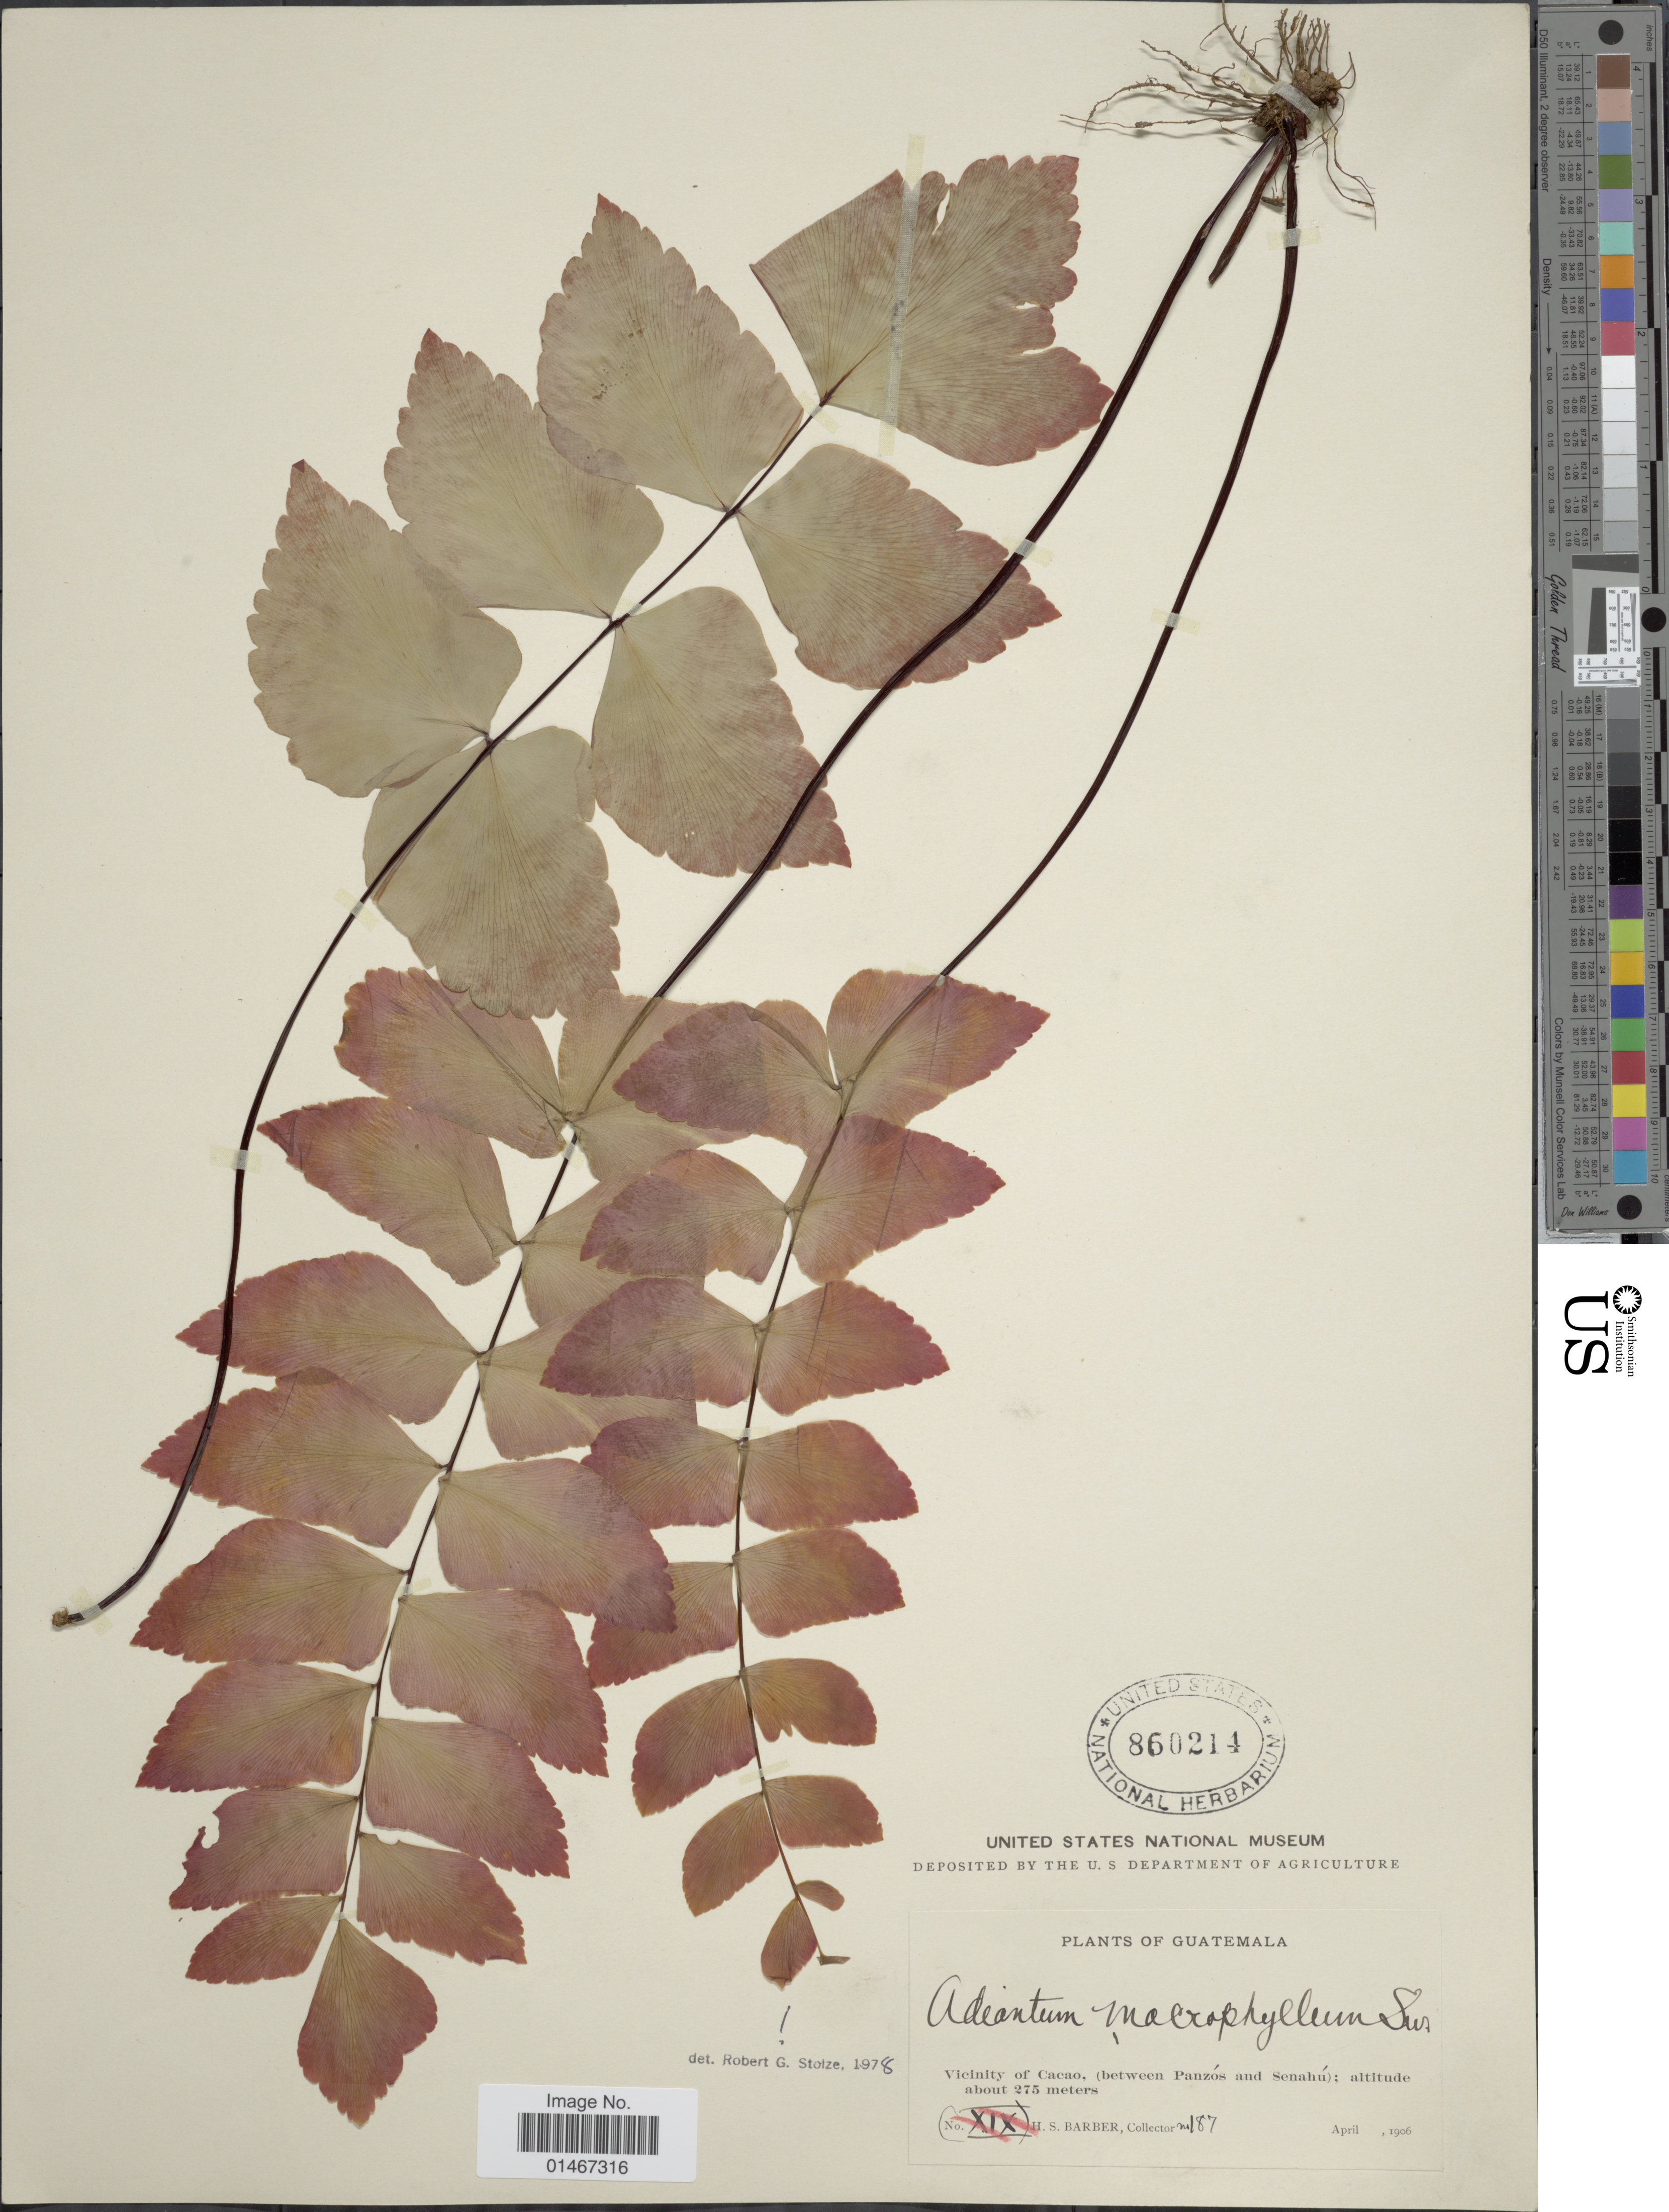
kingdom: Plantae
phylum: Tracheophyta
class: Polypodiopsida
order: Polypodiales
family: Pteridaceae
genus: Adiantum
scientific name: Adiantum macrophyllum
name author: Sw.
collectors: H. Barber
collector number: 187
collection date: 1906-04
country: Guatemala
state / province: Guatemala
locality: Vicinity of Cacao, (between Panzos and Senahu).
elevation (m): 275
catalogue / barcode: US 860214